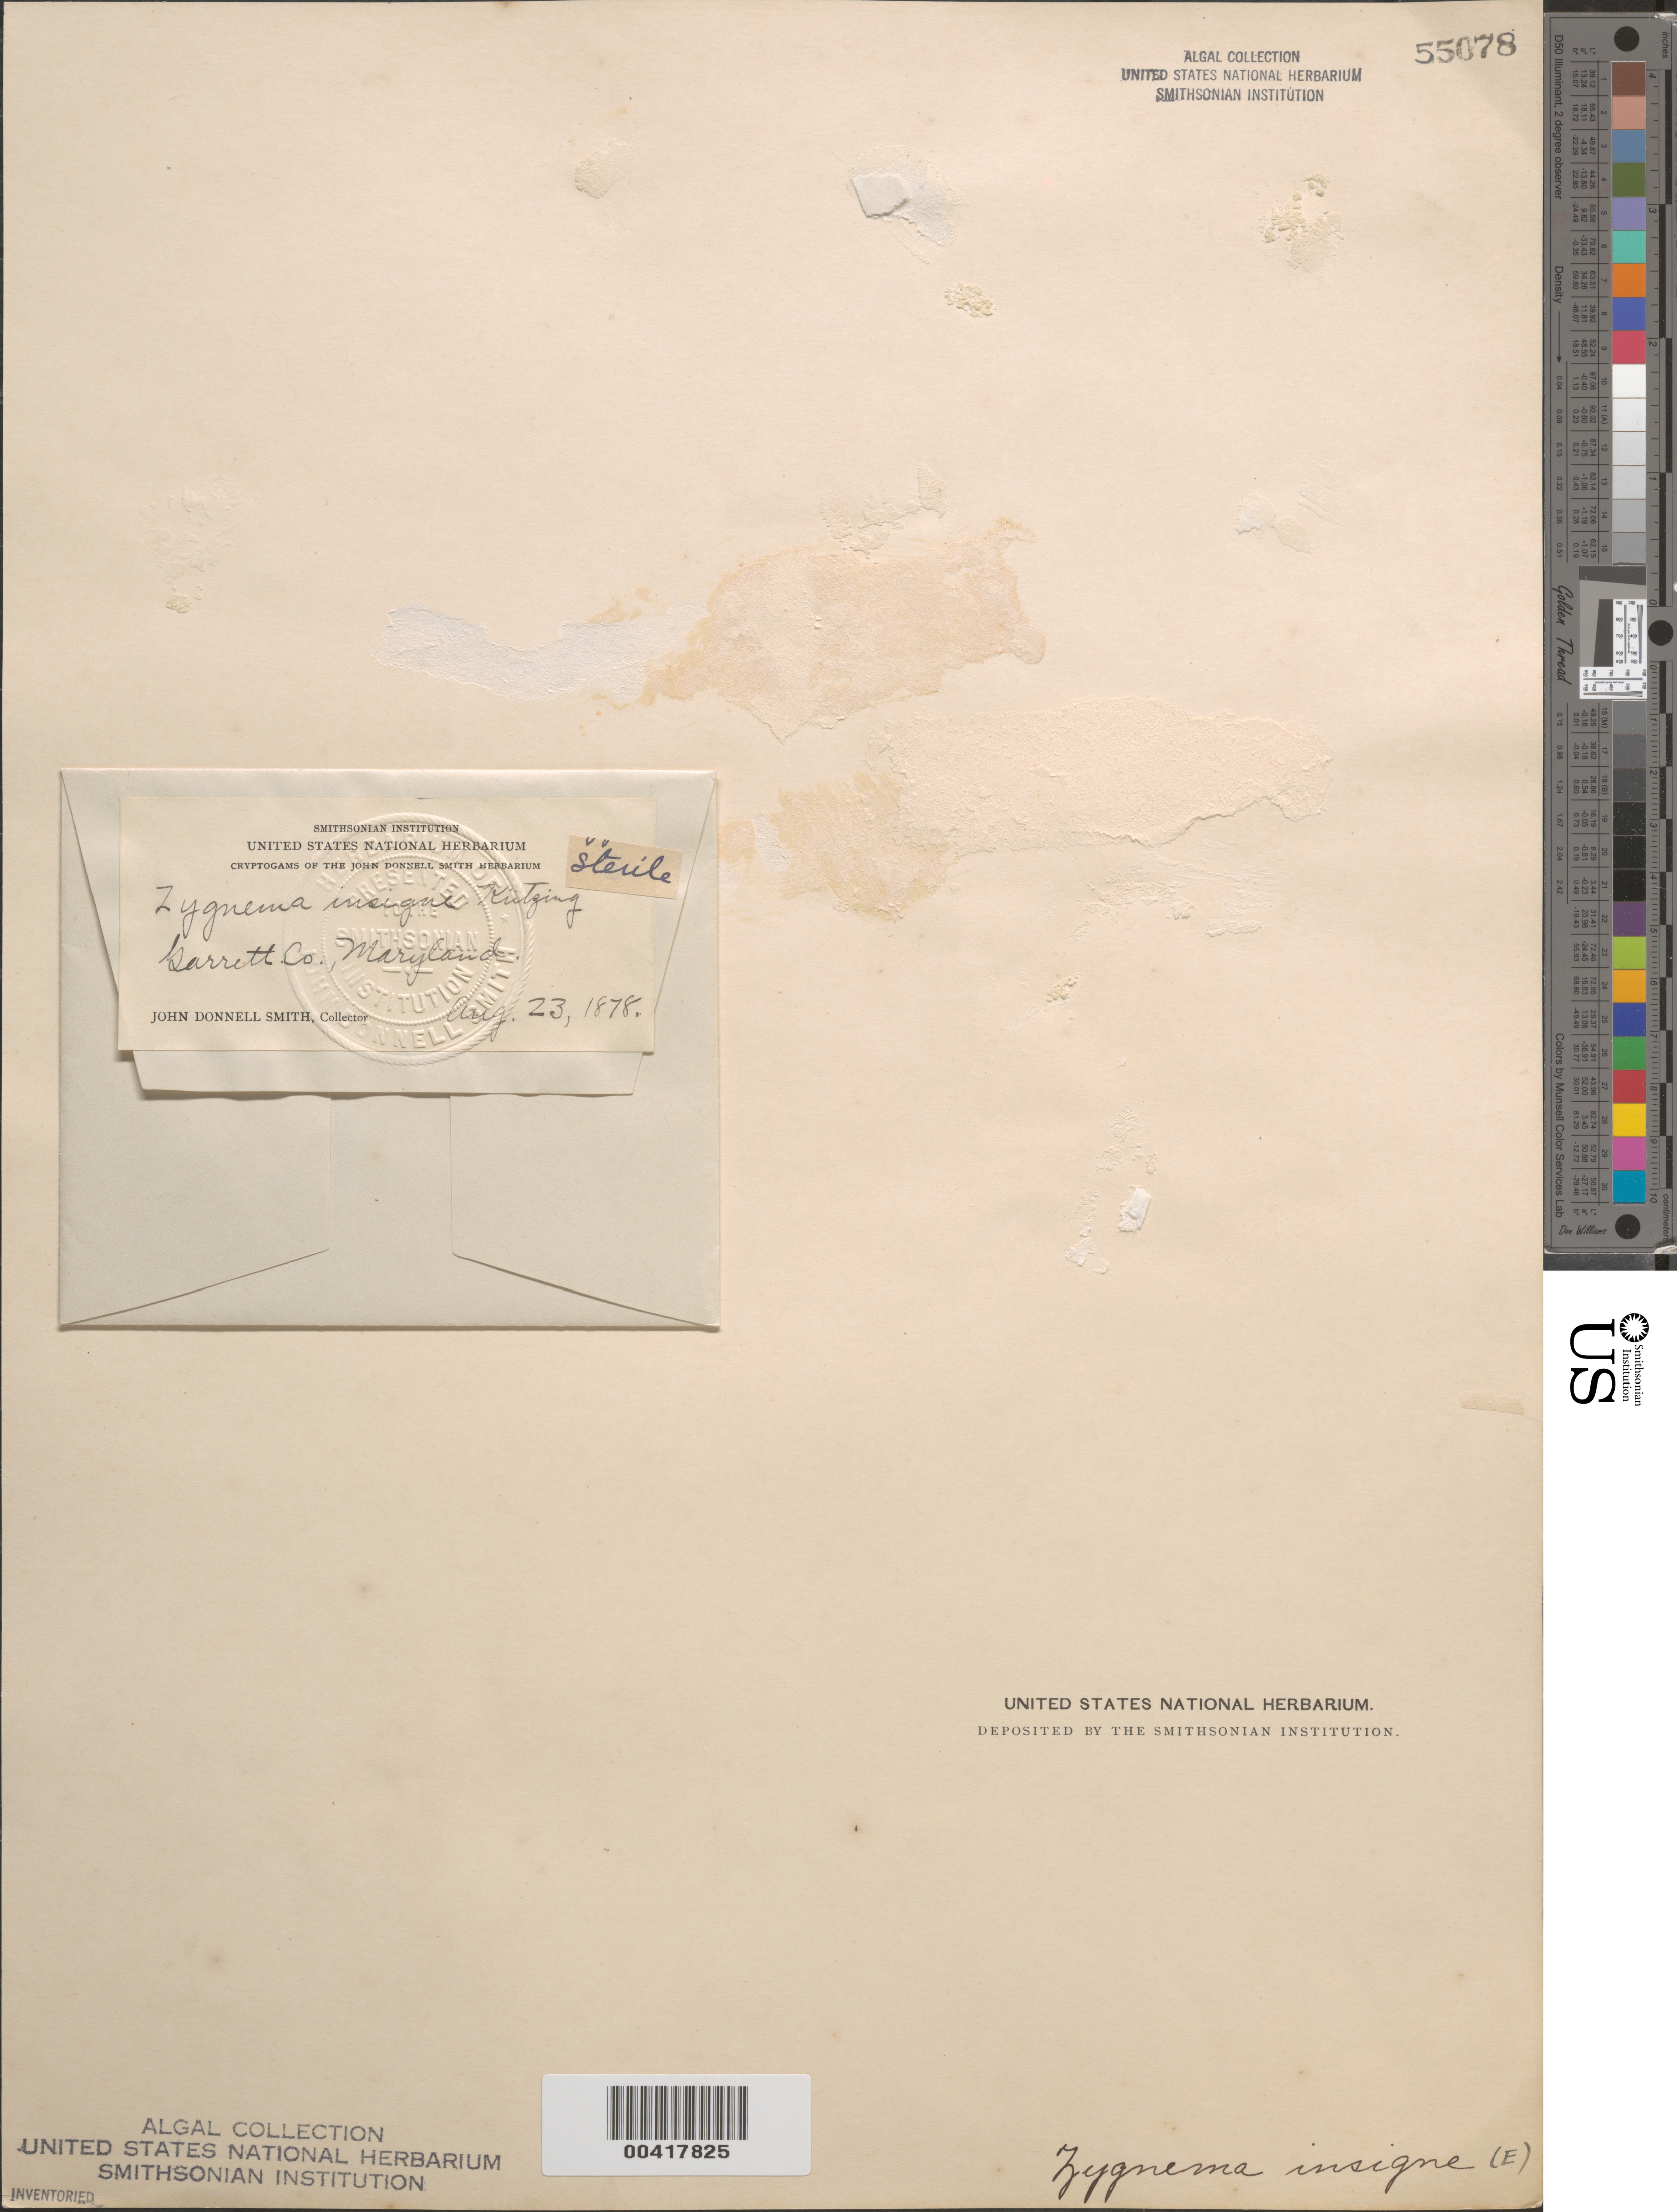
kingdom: Plantae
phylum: Charophyta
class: Zygnematophyceae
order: Zygnematales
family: Zygnemataceae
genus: Zygnema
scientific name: Zygnema insigne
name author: Hassall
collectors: J. Donnell Smith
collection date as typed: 23 Aug 1878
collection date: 1878-08-23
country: United States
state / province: Maryland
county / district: Garrett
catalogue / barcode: US 55078